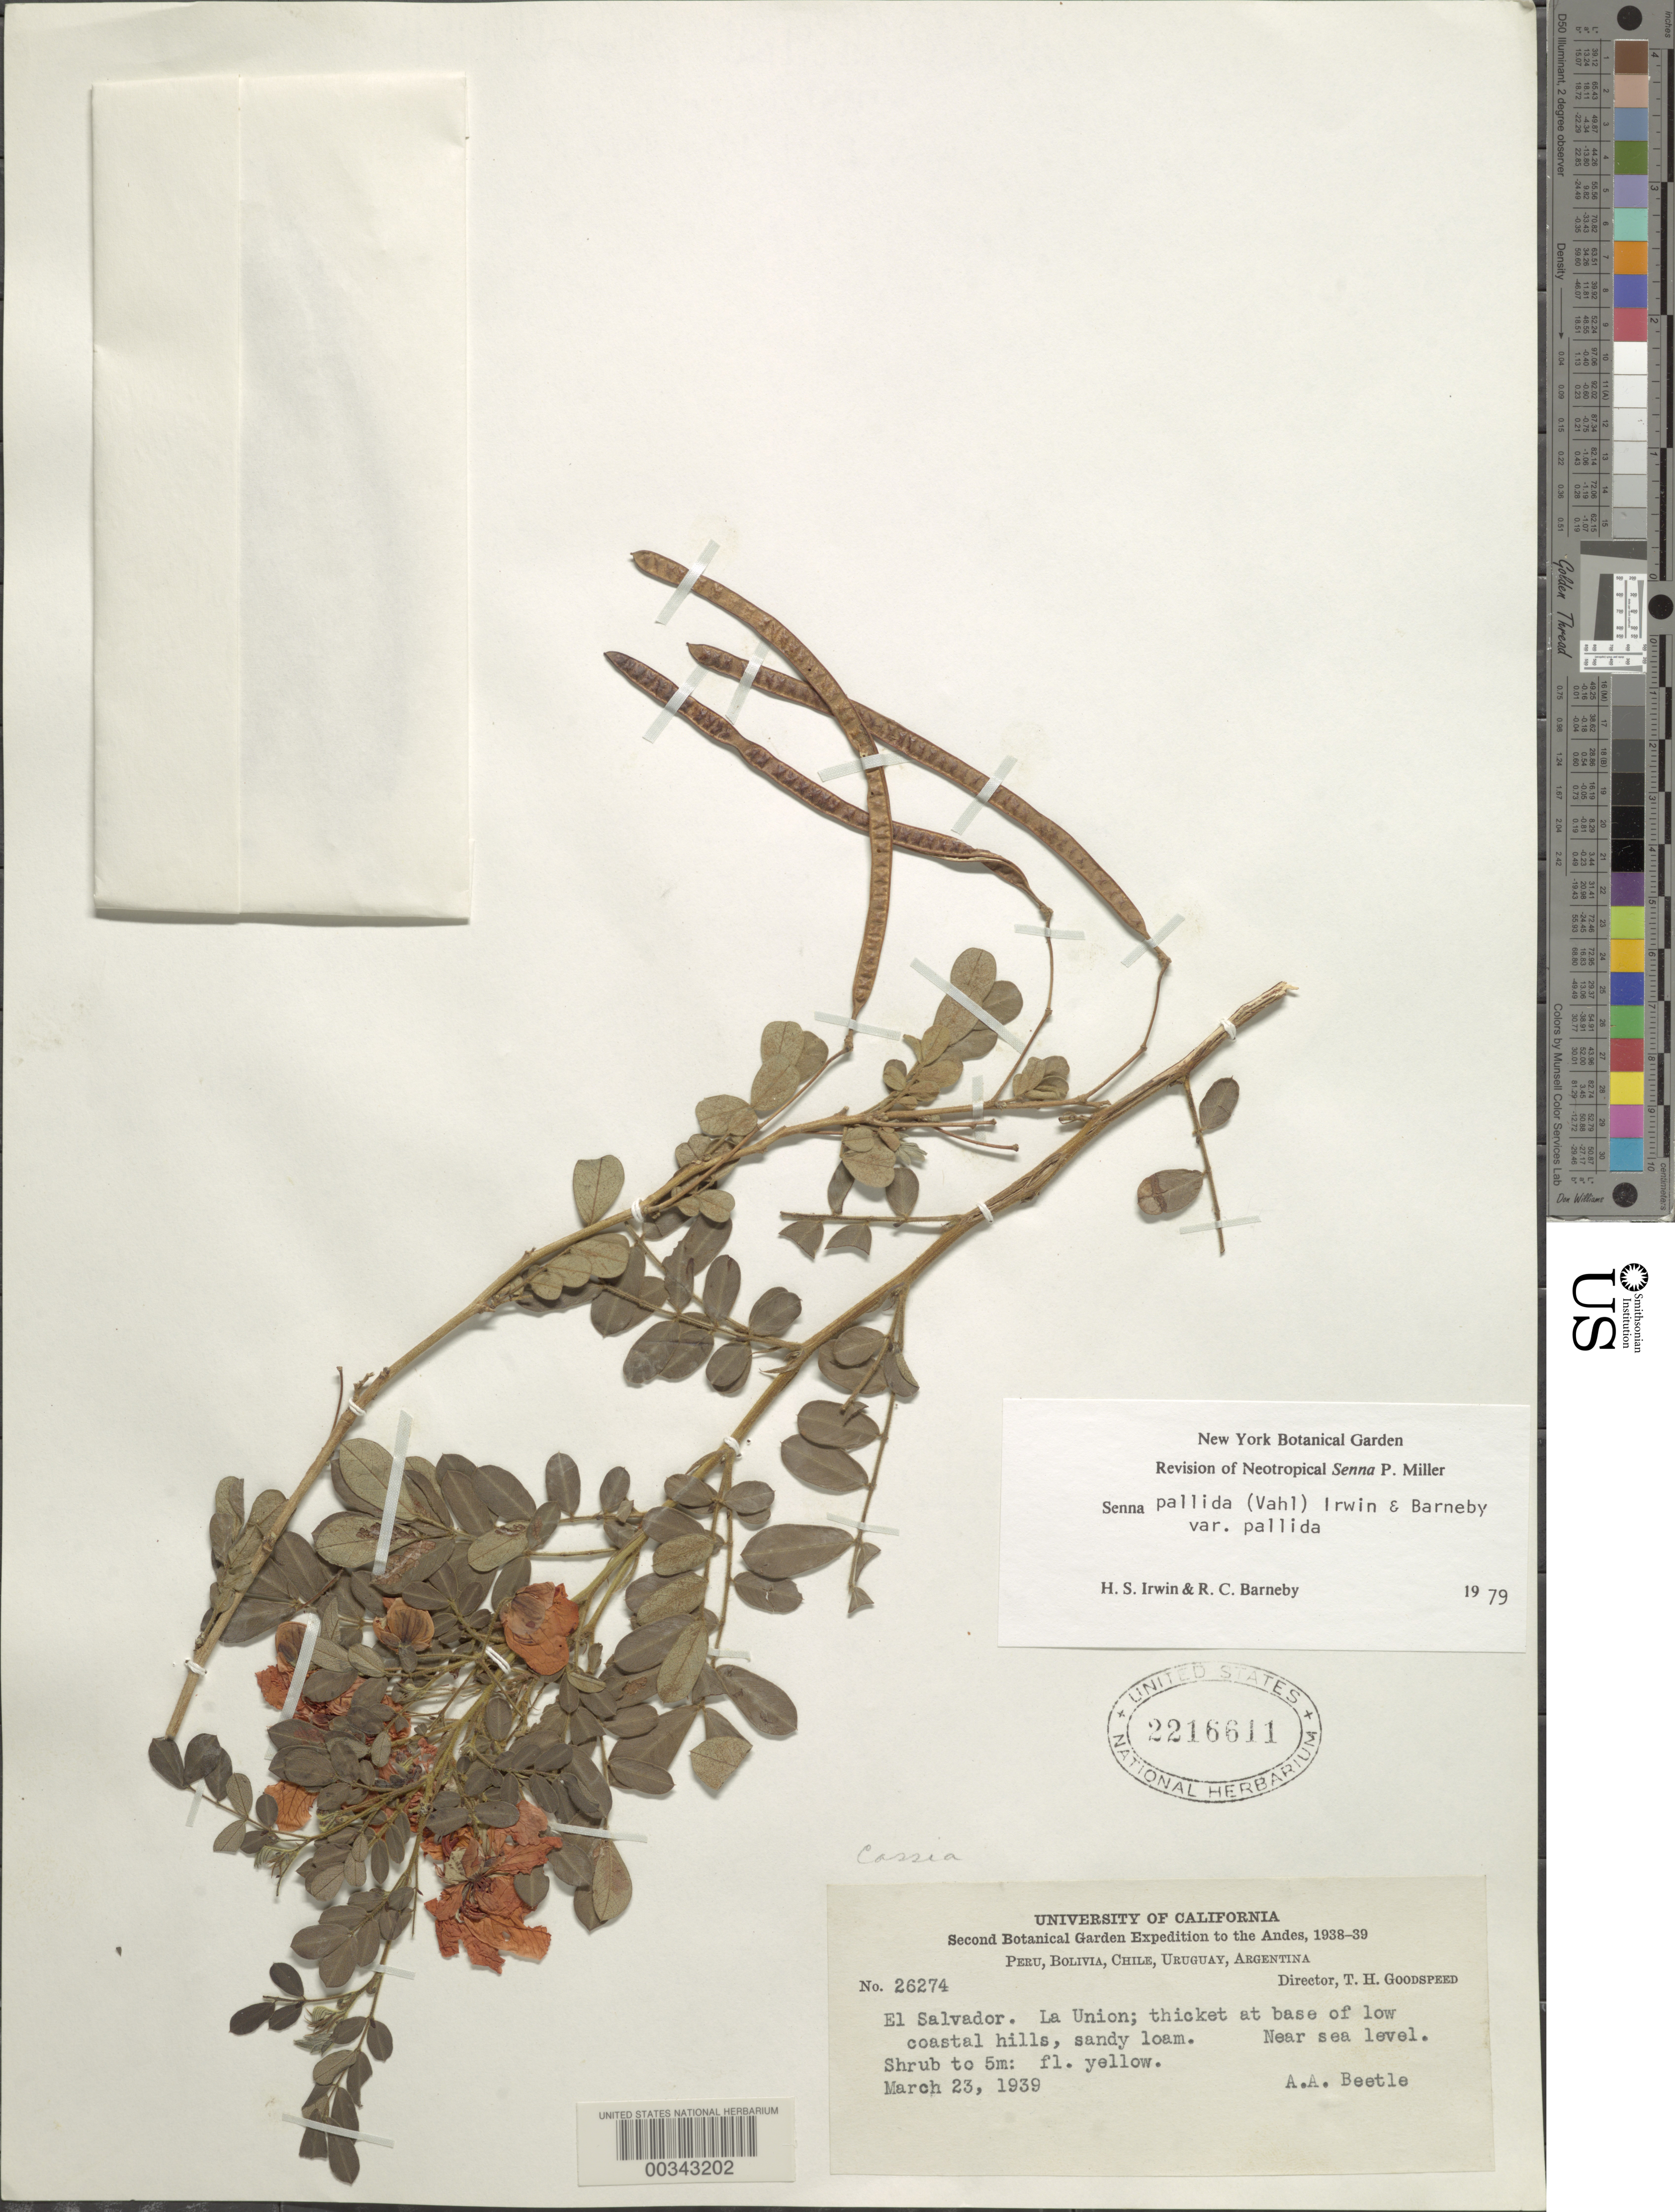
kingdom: Plantae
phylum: Tracheophyta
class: Magnoliopsida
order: Fabales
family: Fabaceae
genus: Senna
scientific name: Senna pallida var. pallida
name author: (Vahl) H.S. Irwin & Barneby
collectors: A. A. Beetle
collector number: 26274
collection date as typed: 23 Mar 1939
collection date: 1939-03-23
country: El Salvador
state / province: La Unión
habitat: Thicket at base of low coastal hills, sandy loam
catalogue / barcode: US 2216611